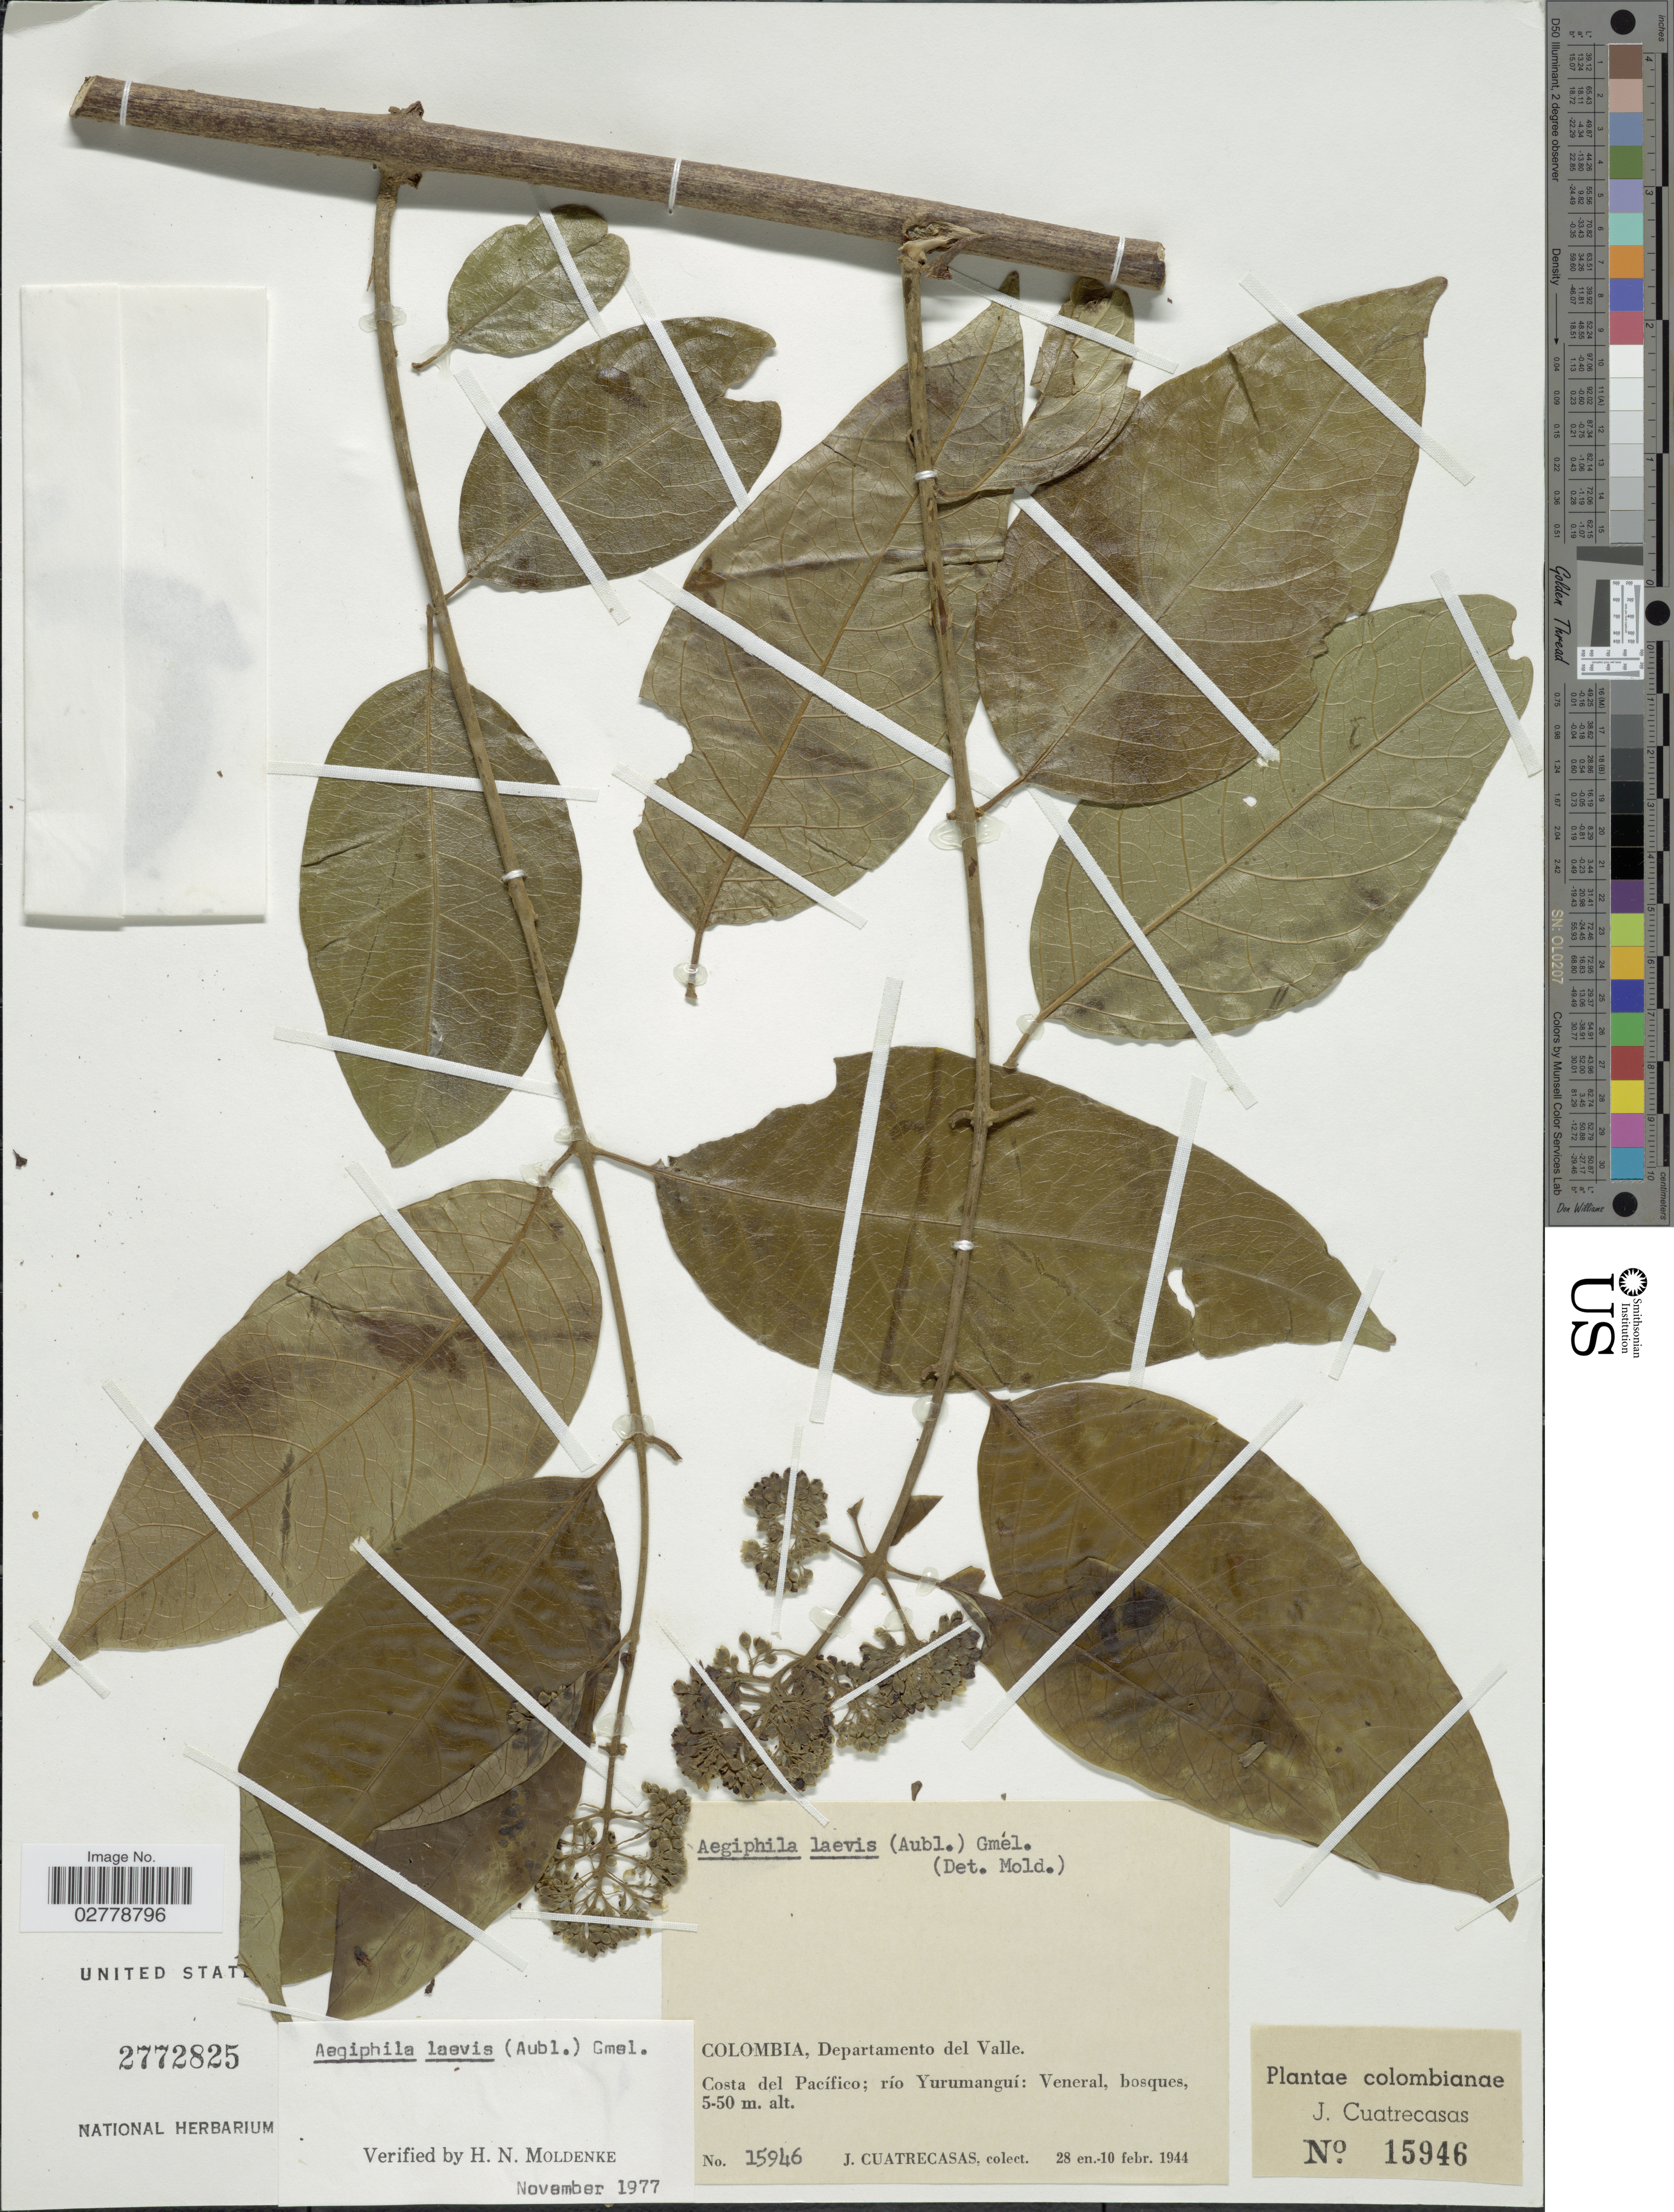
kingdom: Plantae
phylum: Tracheophyta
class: Magnoliopsida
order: Lamiales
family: Lamiaceae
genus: Aegiphila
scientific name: Aegiphila laevis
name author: (Aubl.) J.F. Gmel.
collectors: J. Cuatrecasas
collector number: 15946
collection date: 1944-01-28/1944-02-10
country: Colombia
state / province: Valle del Cauca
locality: Departamento del Valle. Costa del Pacífico, río Yurumanguí: Veneral, bosques.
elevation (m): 5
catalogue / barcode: US 2772825